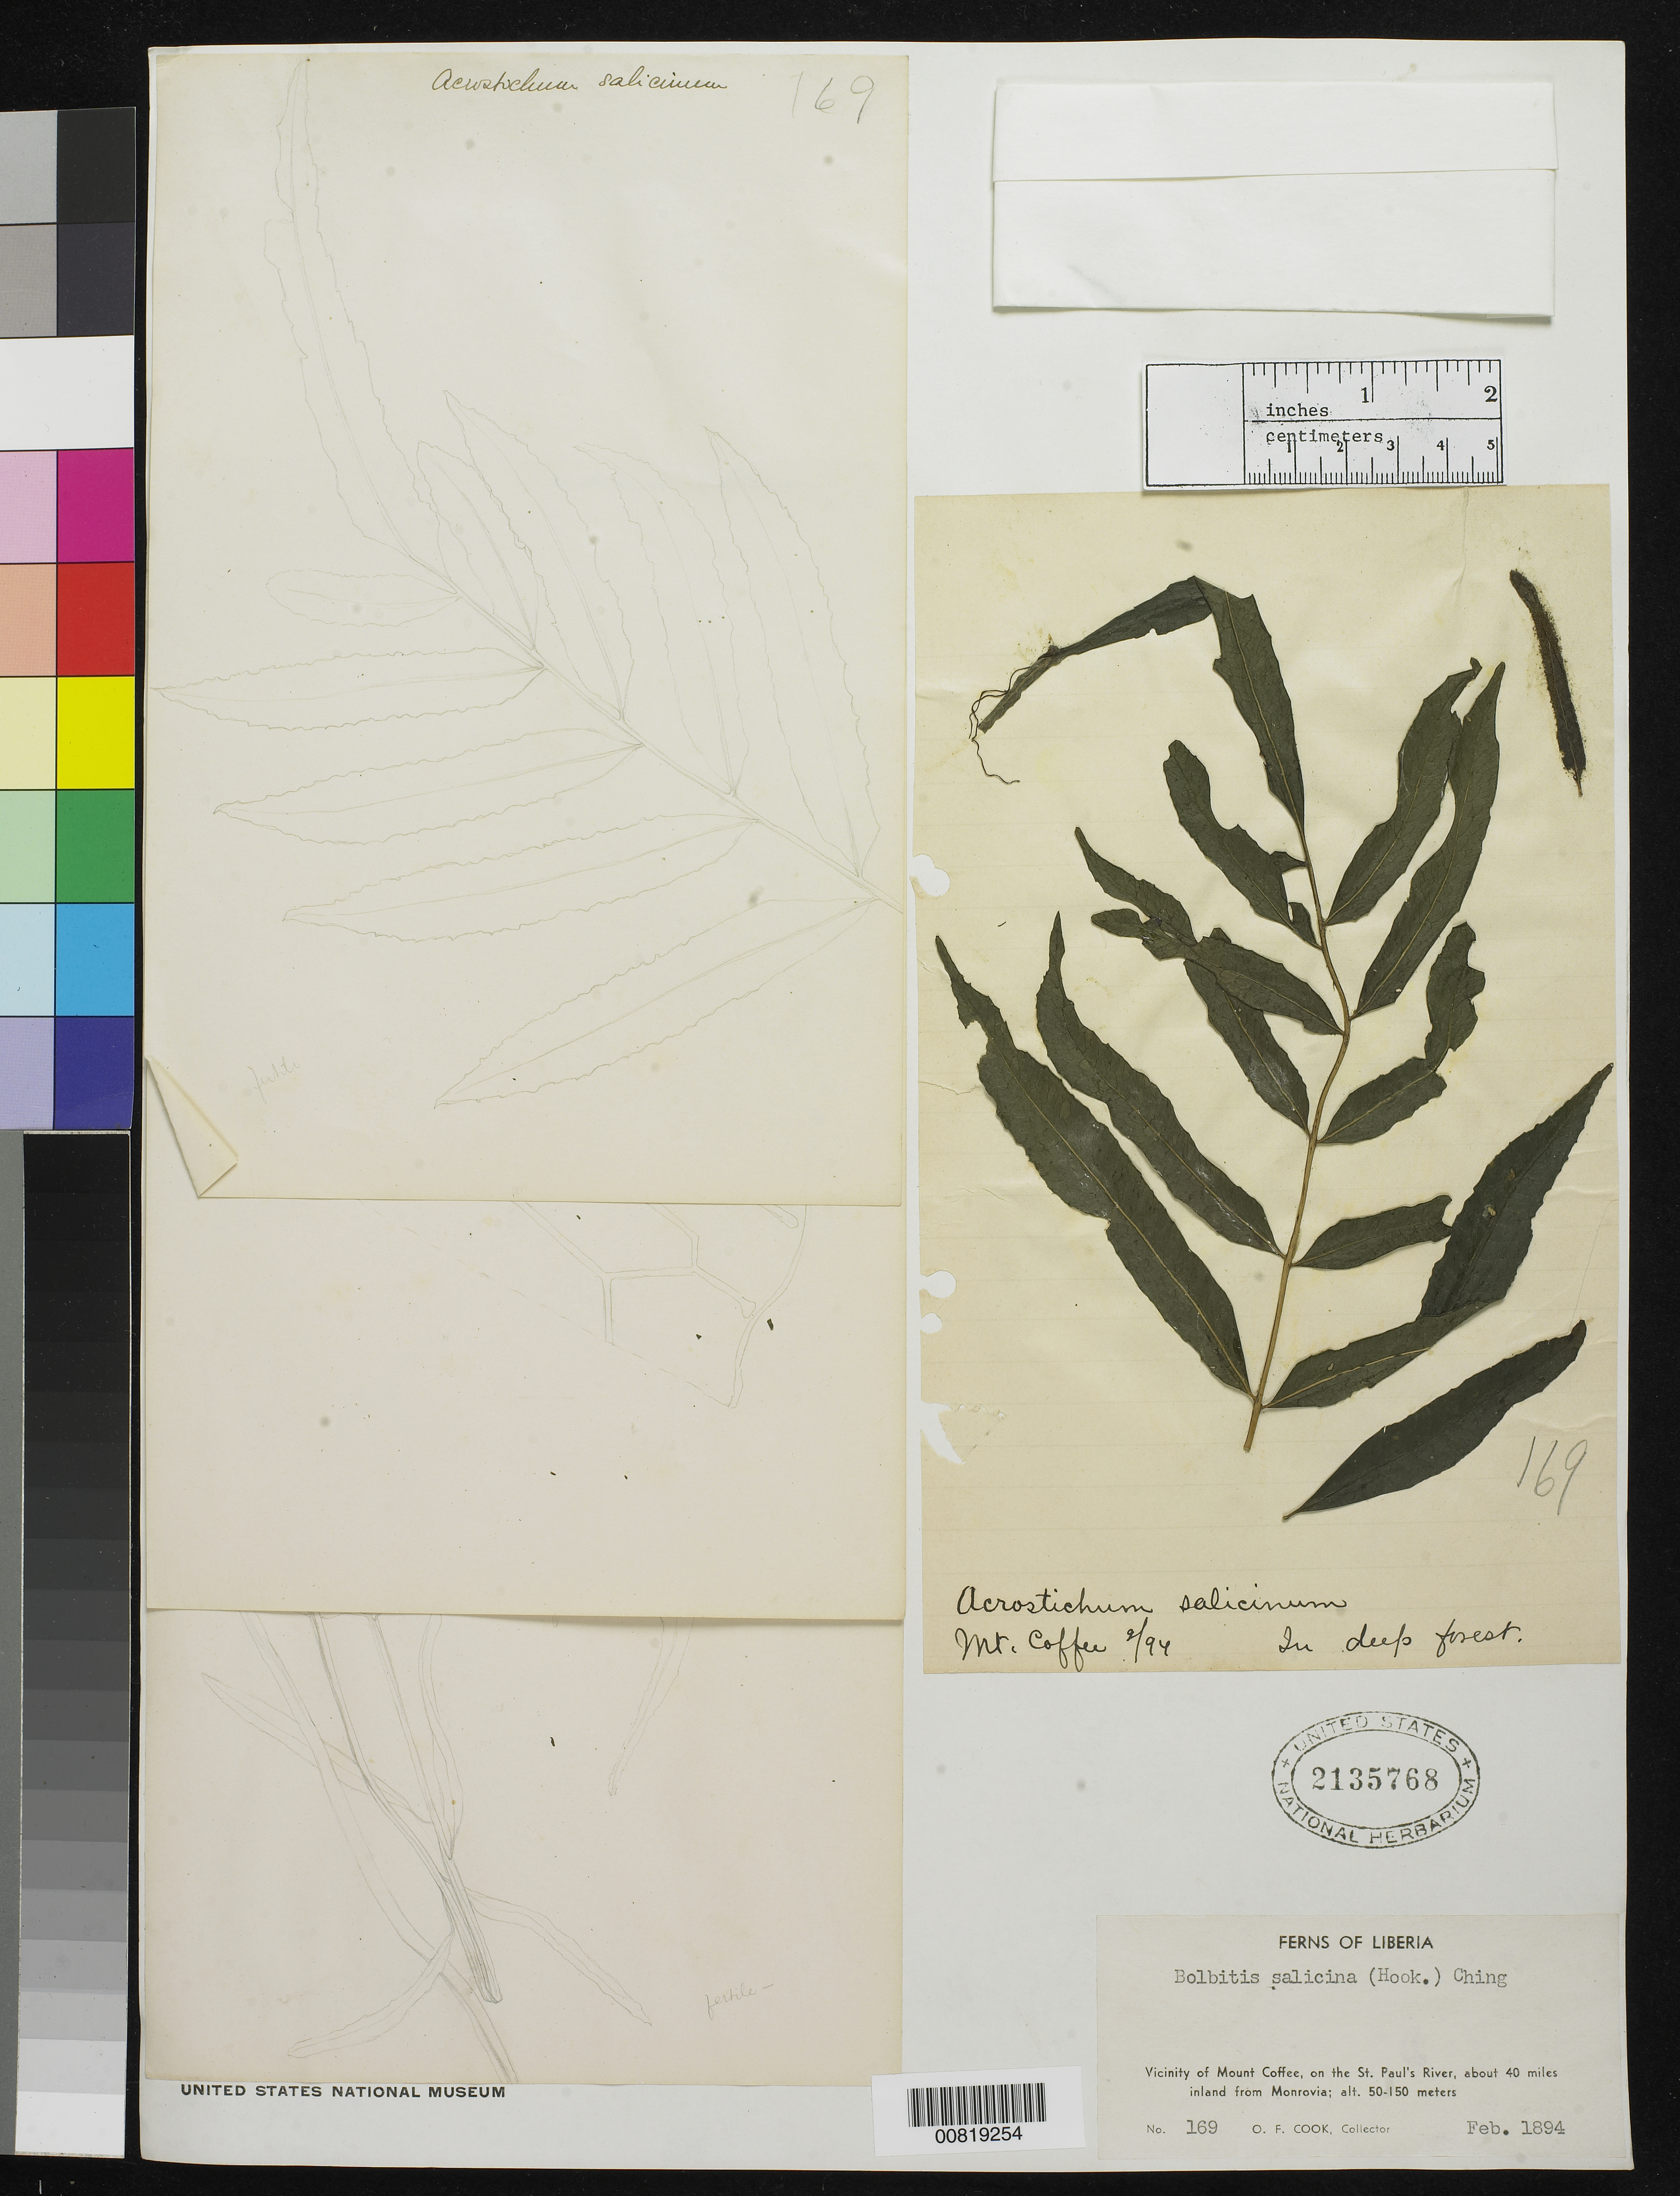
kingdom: Plantae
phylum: Tracheophyta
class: Polypodiopsida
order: Polypodiales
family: Dryopteridaceae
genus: Bolbitis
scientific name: Bolbitis salicina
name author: (Hook.) Ching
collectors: O. F. Cook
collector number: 169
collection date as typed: Feb 1894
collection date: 1894-02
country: Liberia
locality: Vicinity of Mt. Coffee, on the St. Paul's River, about 40 miles inland from Monrovia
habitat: In deep forest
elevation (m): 50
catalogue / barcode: US 2135768